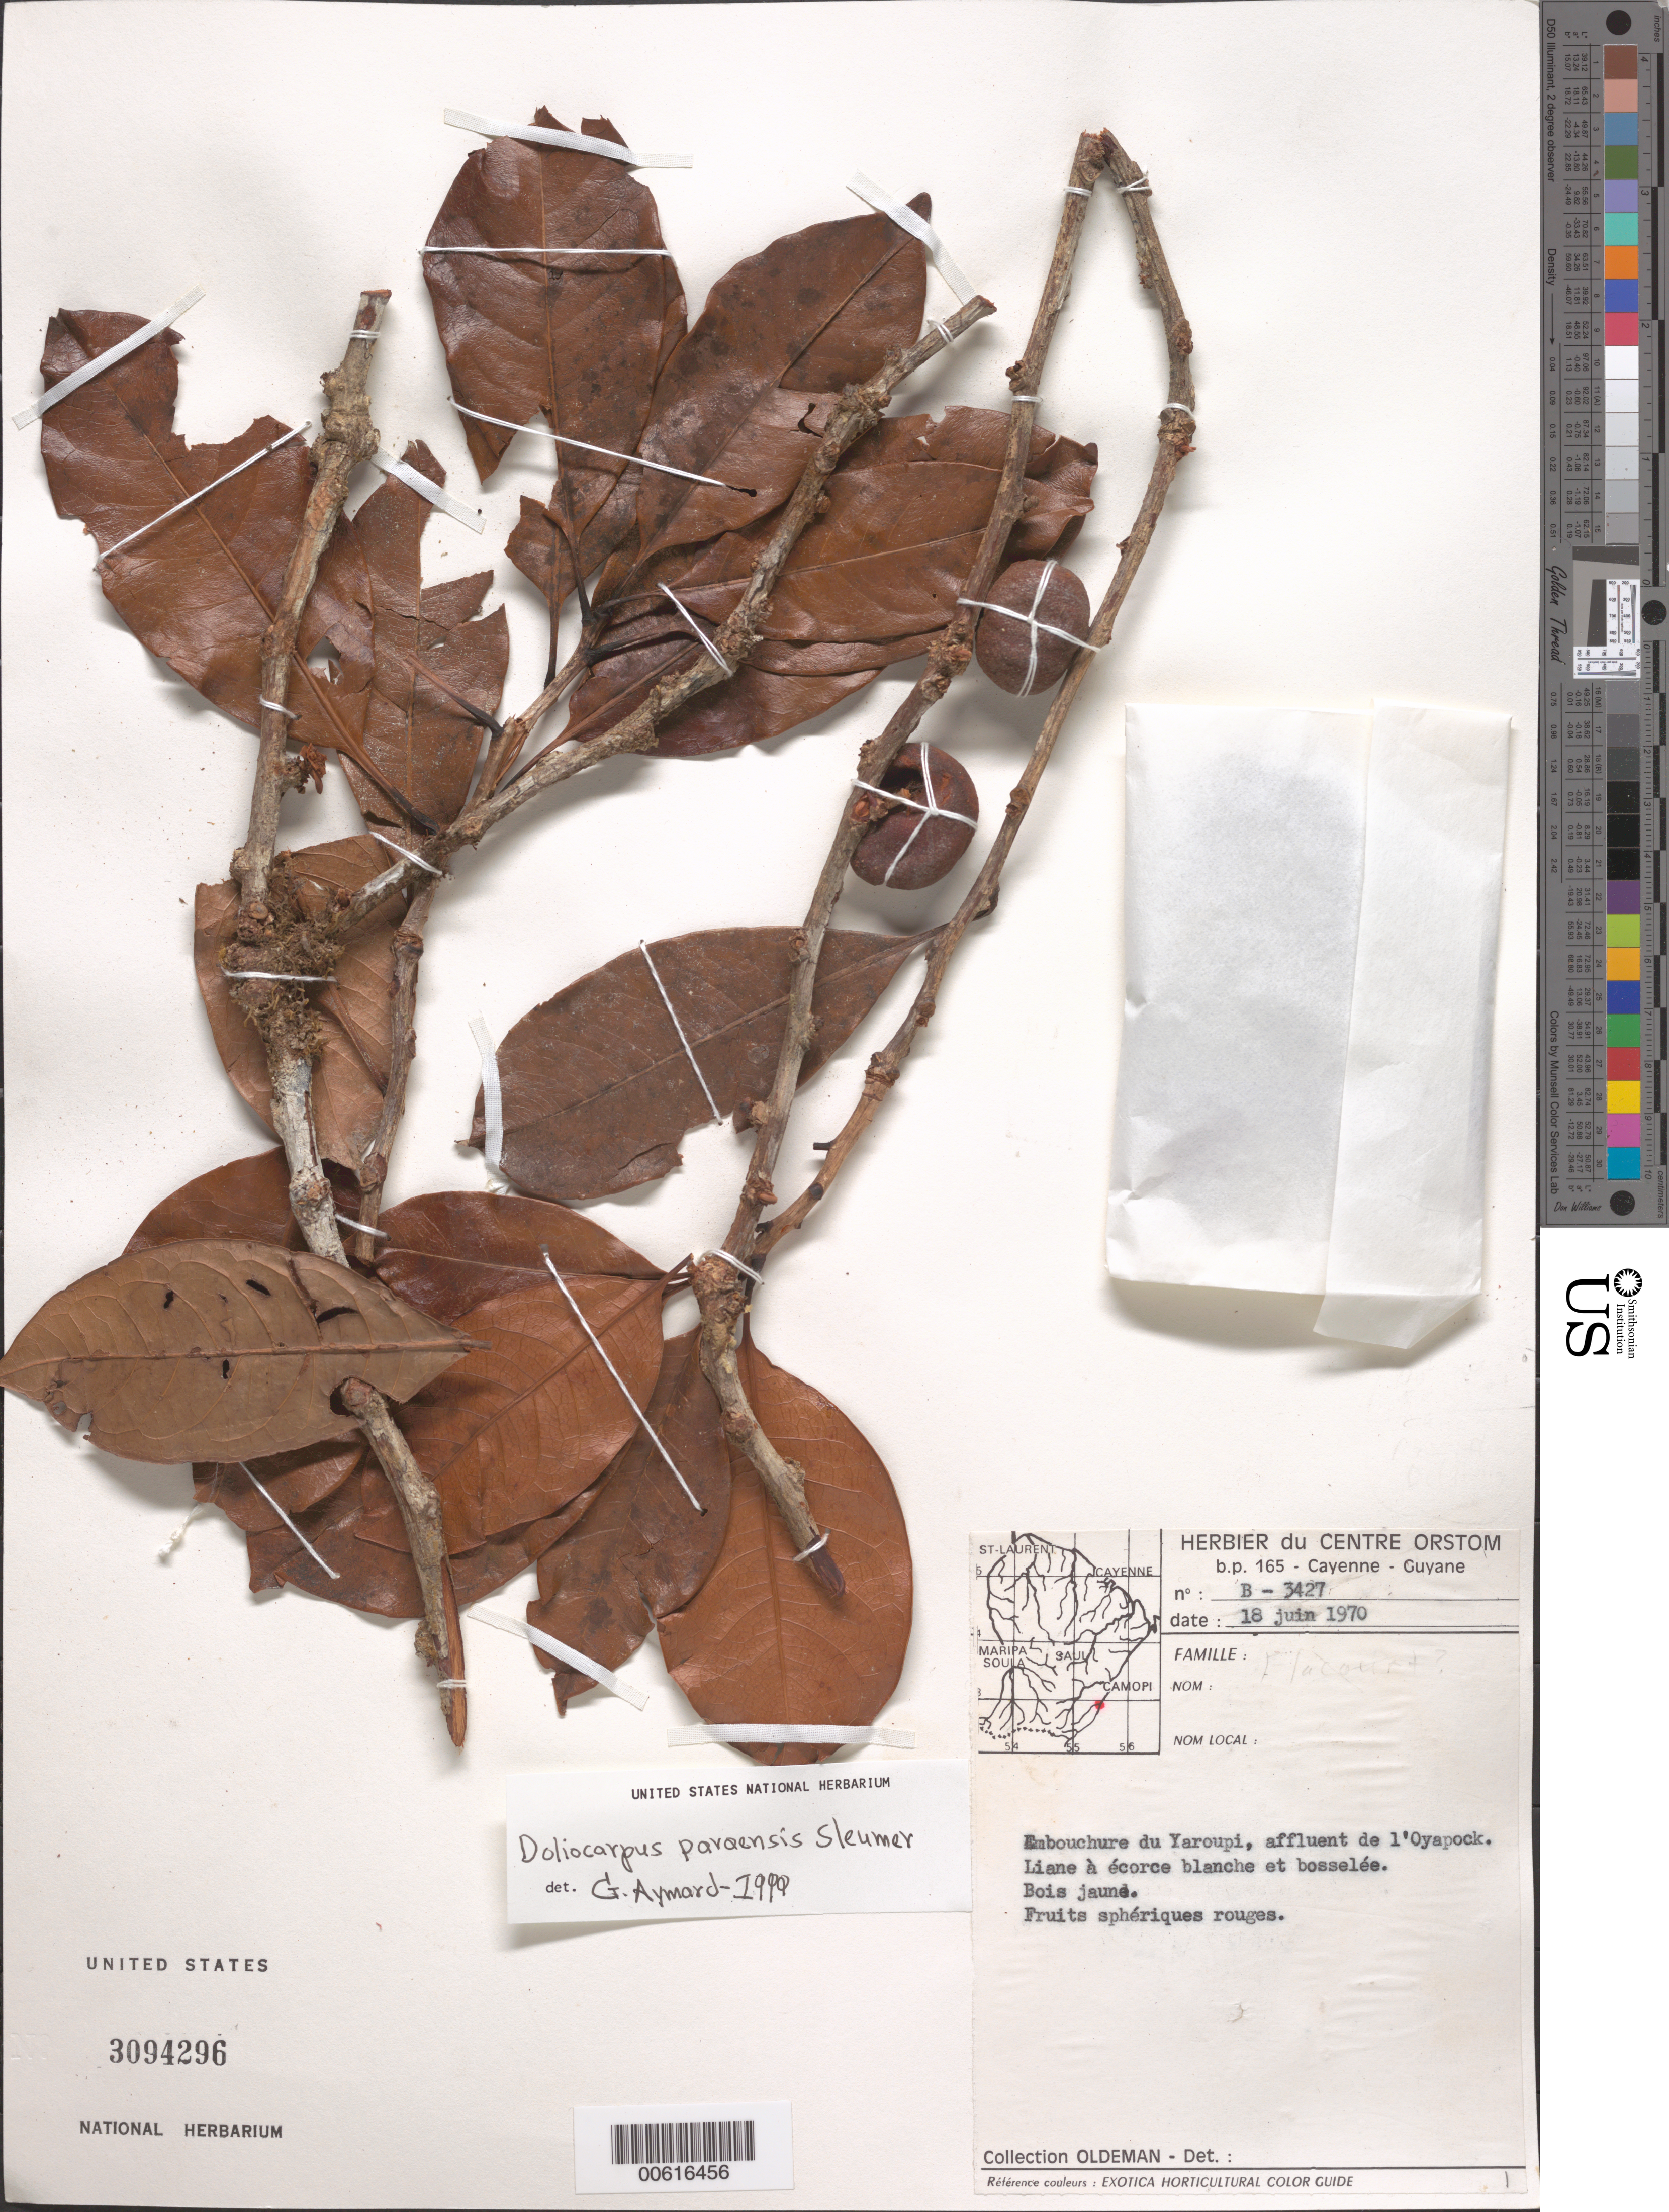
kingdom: Plantae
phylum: Tracheophyta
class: Magnoliopsida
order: Magnoliales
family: Annonaceae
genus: Unonopsis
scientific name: Unonopsis guatterioides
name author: (A. DC.) R.E. Fr.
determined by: Maas, Paul J. M.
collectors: R. Oldeman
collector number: B 3427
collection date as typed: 18-Jun-70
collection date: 1970-06-18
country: French Guiana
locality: Fleuve Oyapock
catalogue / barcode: US 3094296